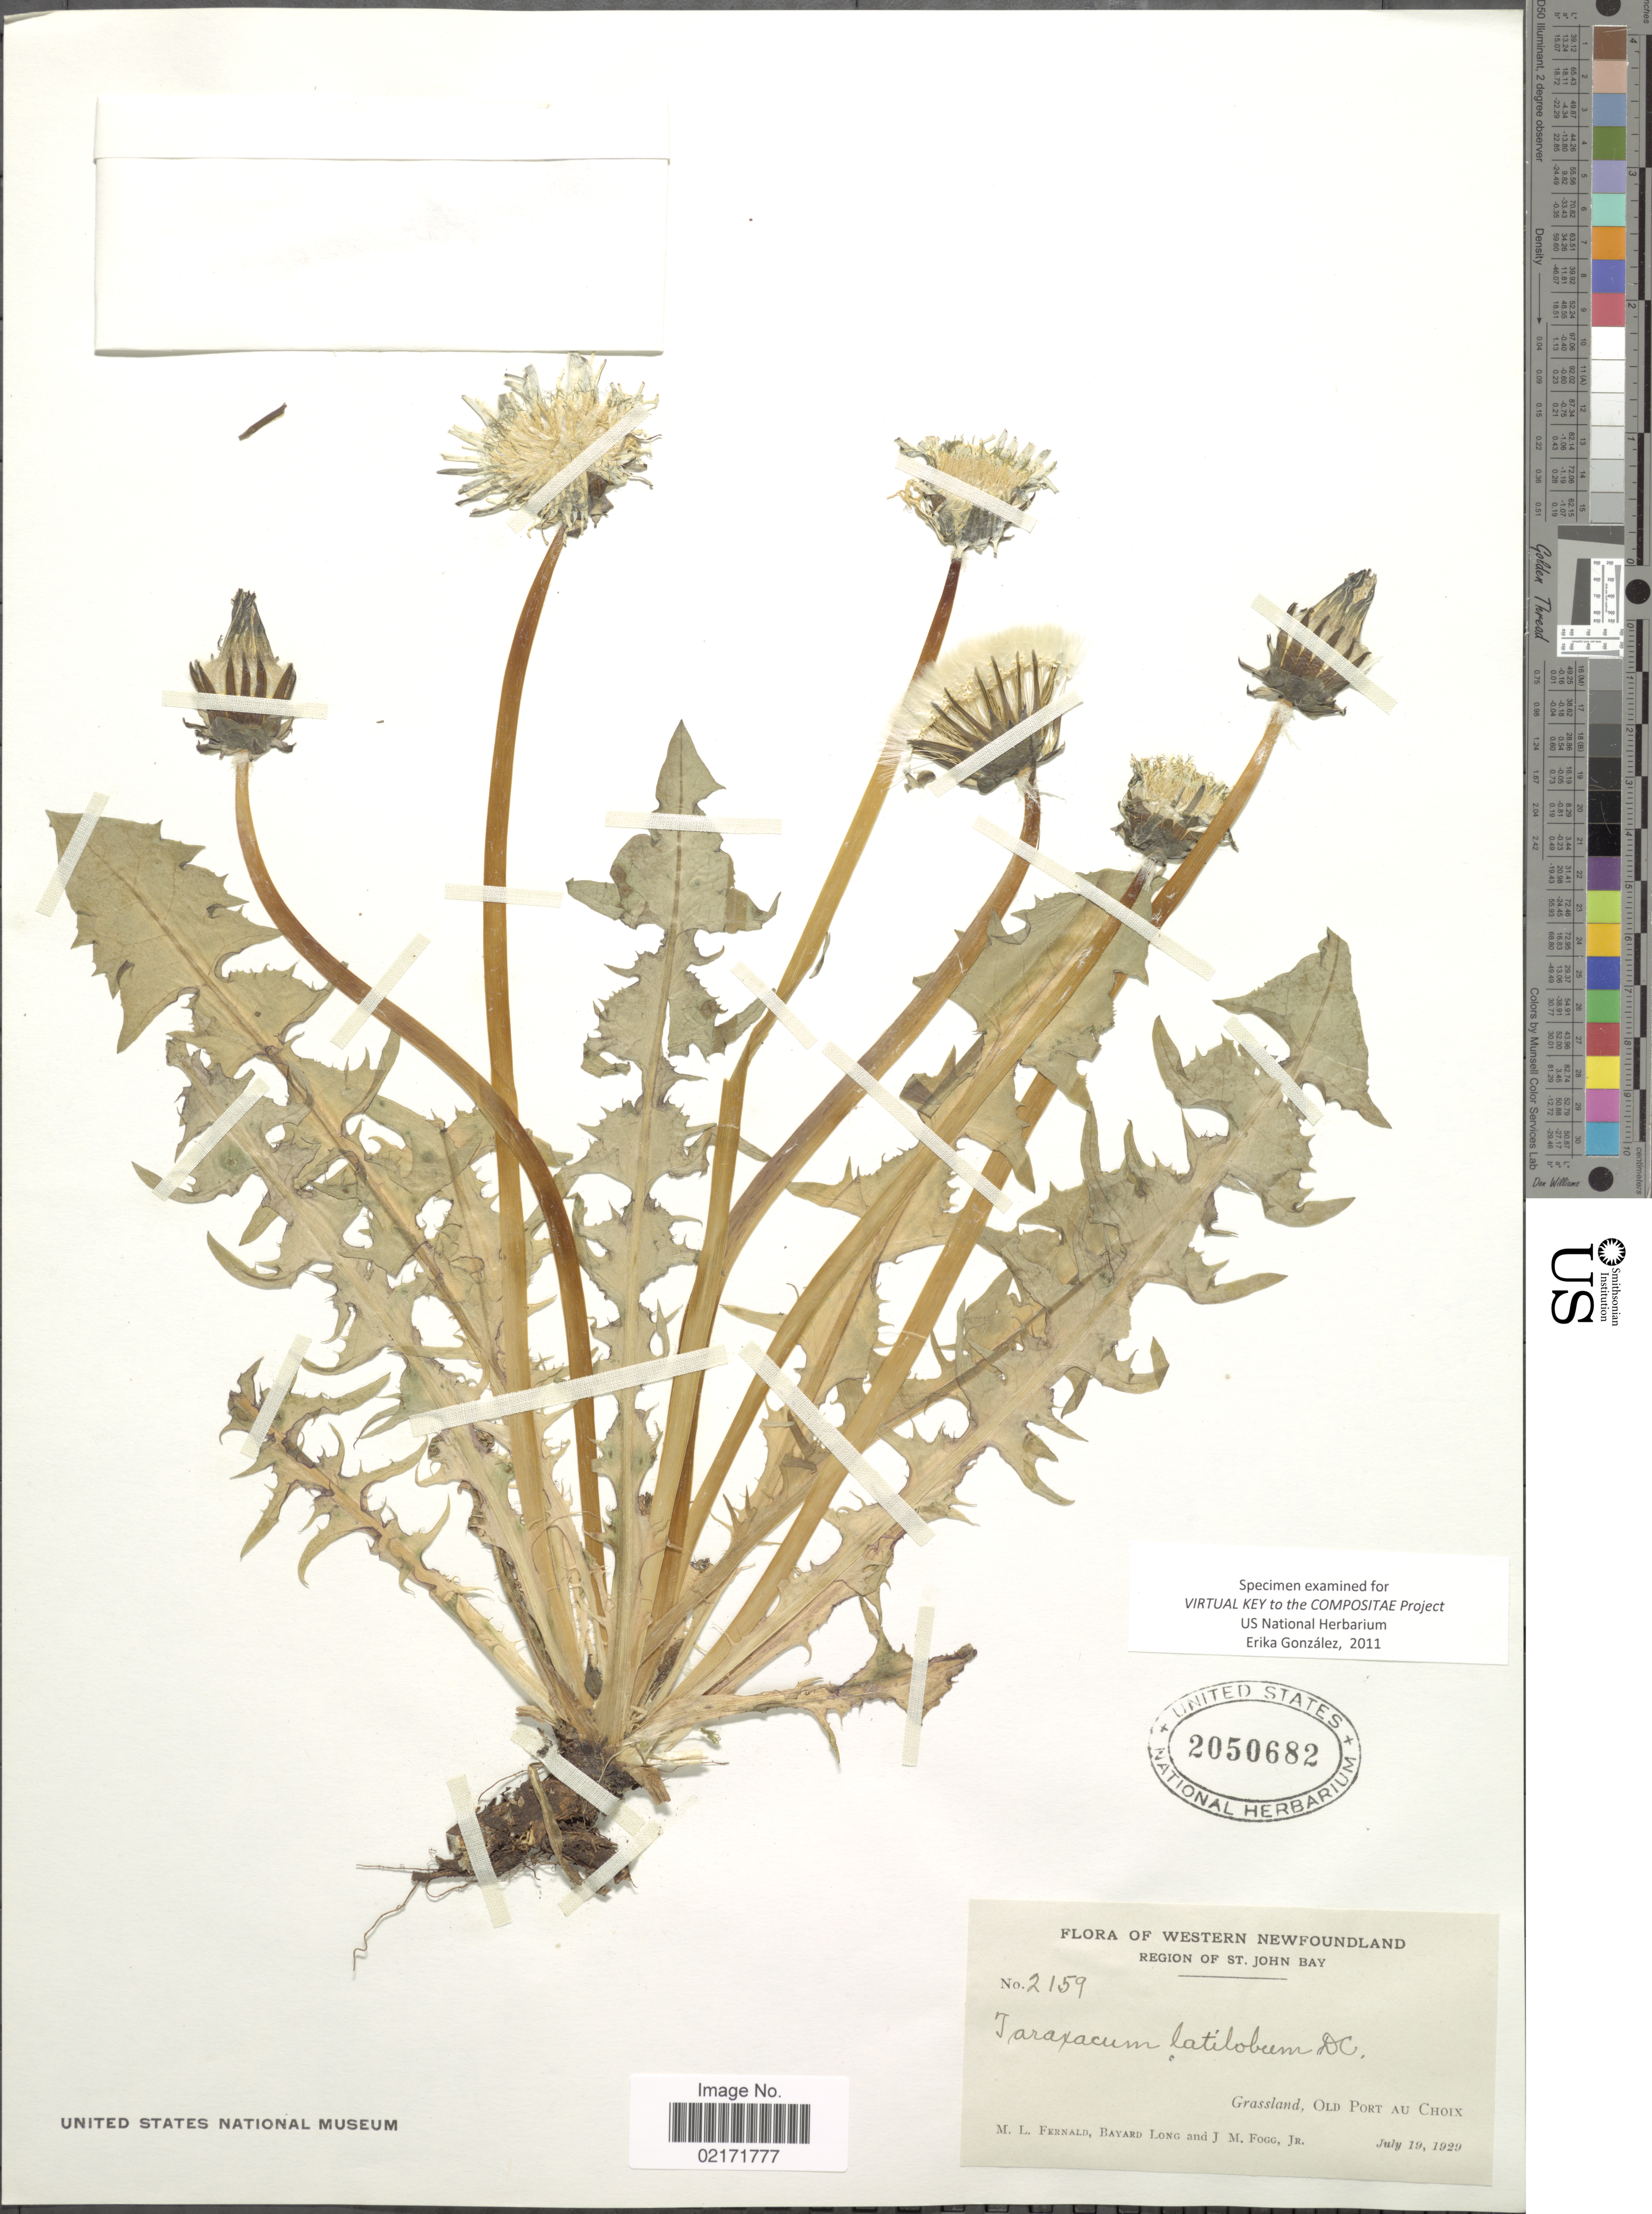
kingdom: Plantae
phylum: Tracheophyta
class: Magnoliopsida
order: Asterales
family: Asteraceae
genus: Taraxacum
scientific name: Taraxacum latilobum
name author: DC.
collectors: M. L. Fernald, B. Long & J. Fogg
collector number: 2159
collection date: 1929-07-19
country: Canada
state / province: Newfoundland and Labrador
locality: Western Newfoundland. Region of St. John bay. Grassland, Old Port au Choix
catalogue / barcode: US 2050682